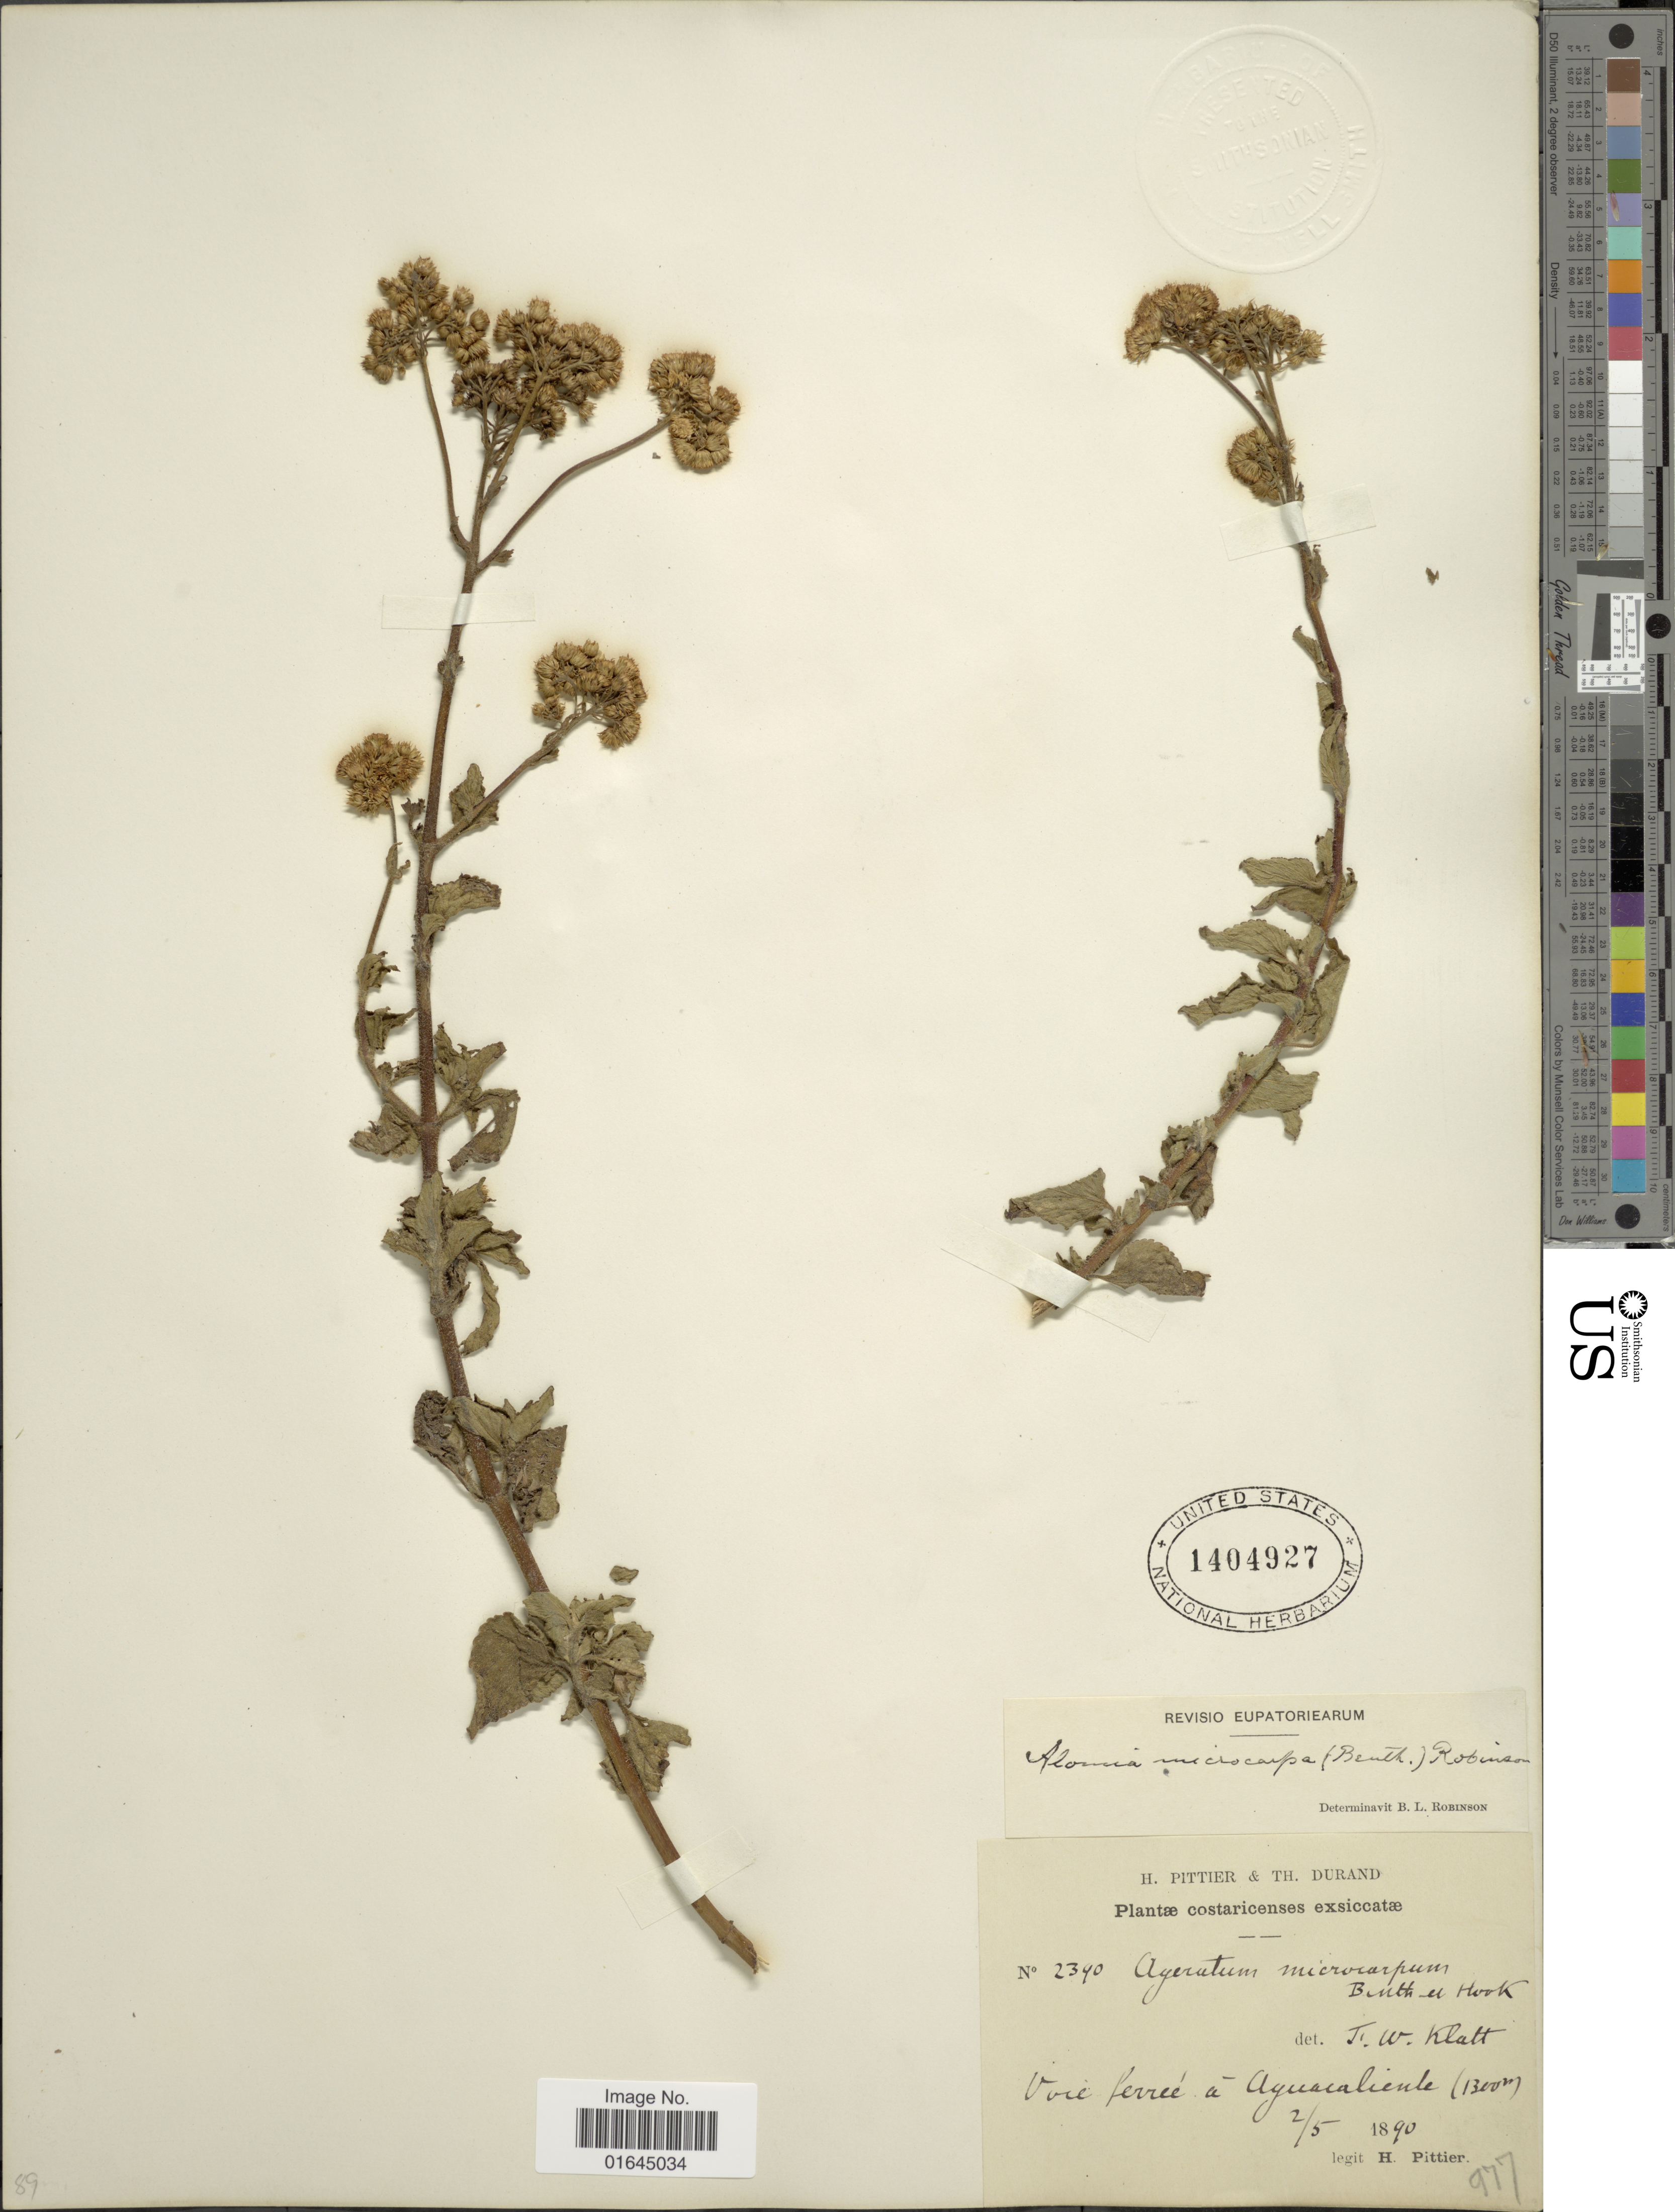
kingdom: Plantae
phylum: Tracheophyta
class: Magnoliopsida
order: Asterales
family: Asteraceae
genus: Ageratum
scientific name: Ageratum microcarpum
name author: (Benth. ex Oerst.) Hemsl.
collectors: H. F. Pittier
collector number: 2340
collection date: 1890-05-02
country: Costa Rica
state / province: Cartago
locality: Aguacaliente.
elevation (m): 1300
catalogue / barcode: US 1404927